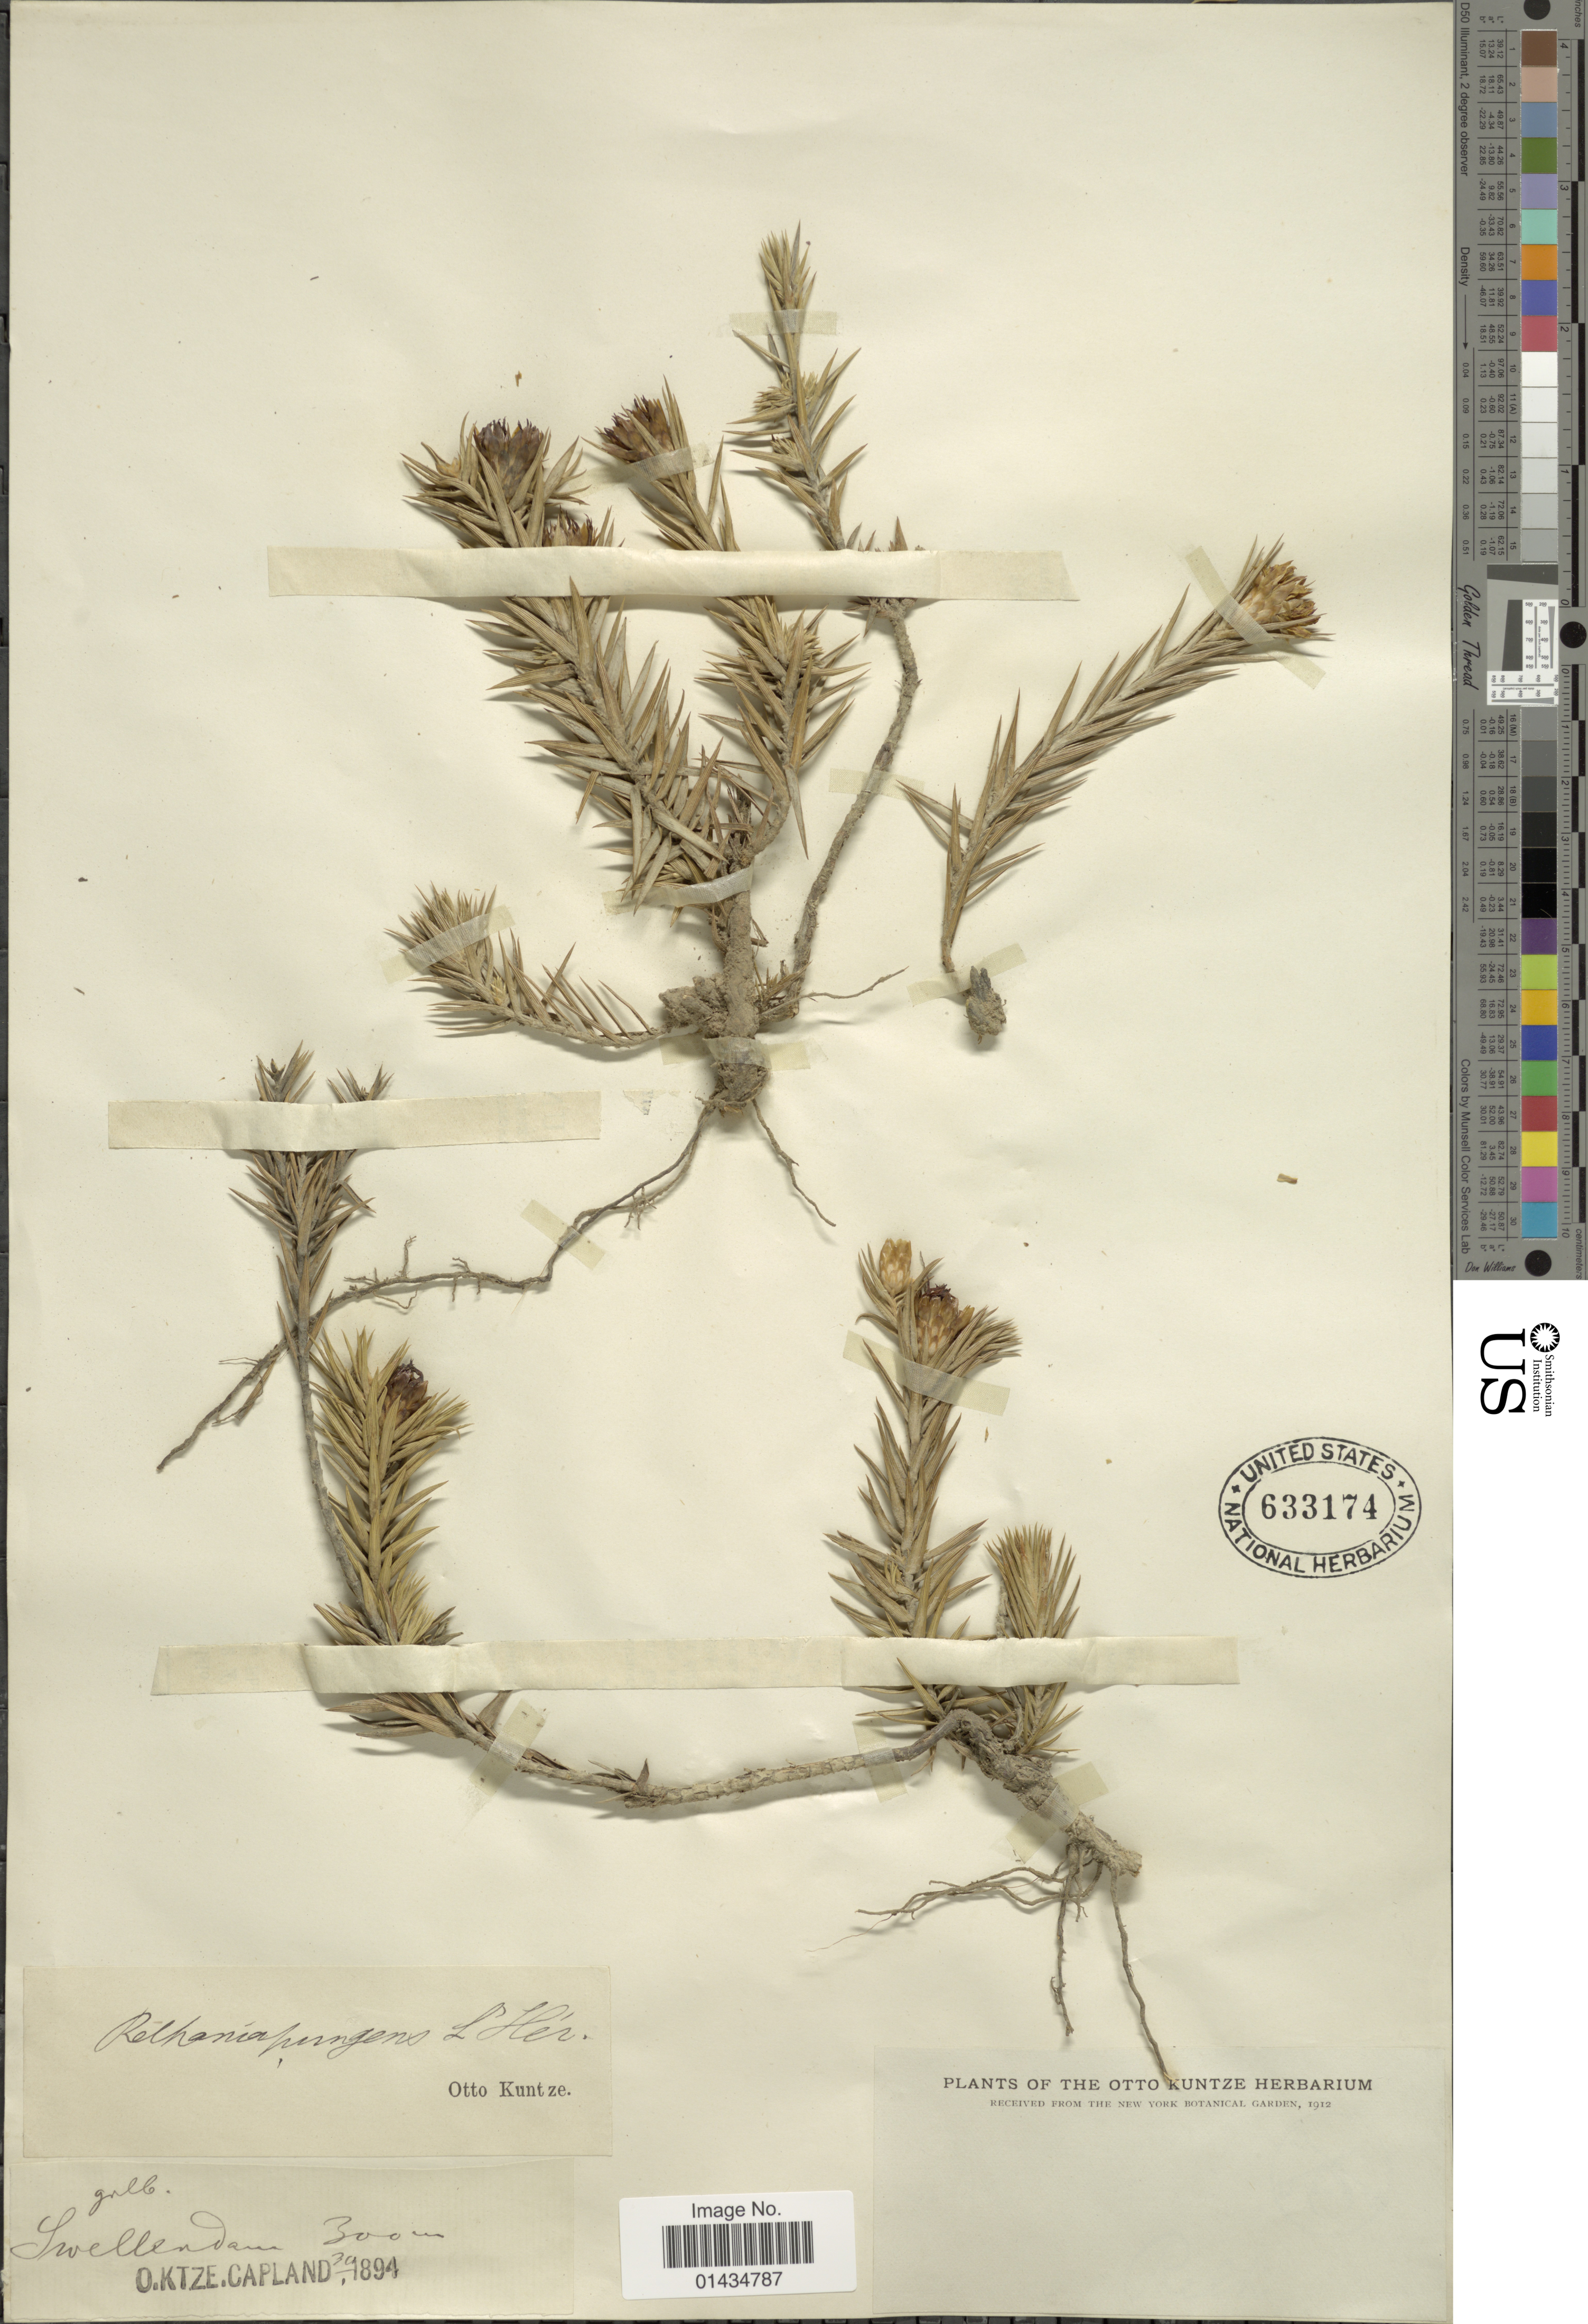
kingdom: Plantae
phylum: Tracheophyta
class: Magnoliopsida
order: Asterales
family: Asteraceae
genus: Relhania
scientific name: Relhania pungens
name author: L'Hér.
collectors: C.E.O. Kuntze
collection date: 1894-01-30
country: South Africa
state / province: Western Cape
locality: Swellendam. Capland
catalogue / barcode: US 633174